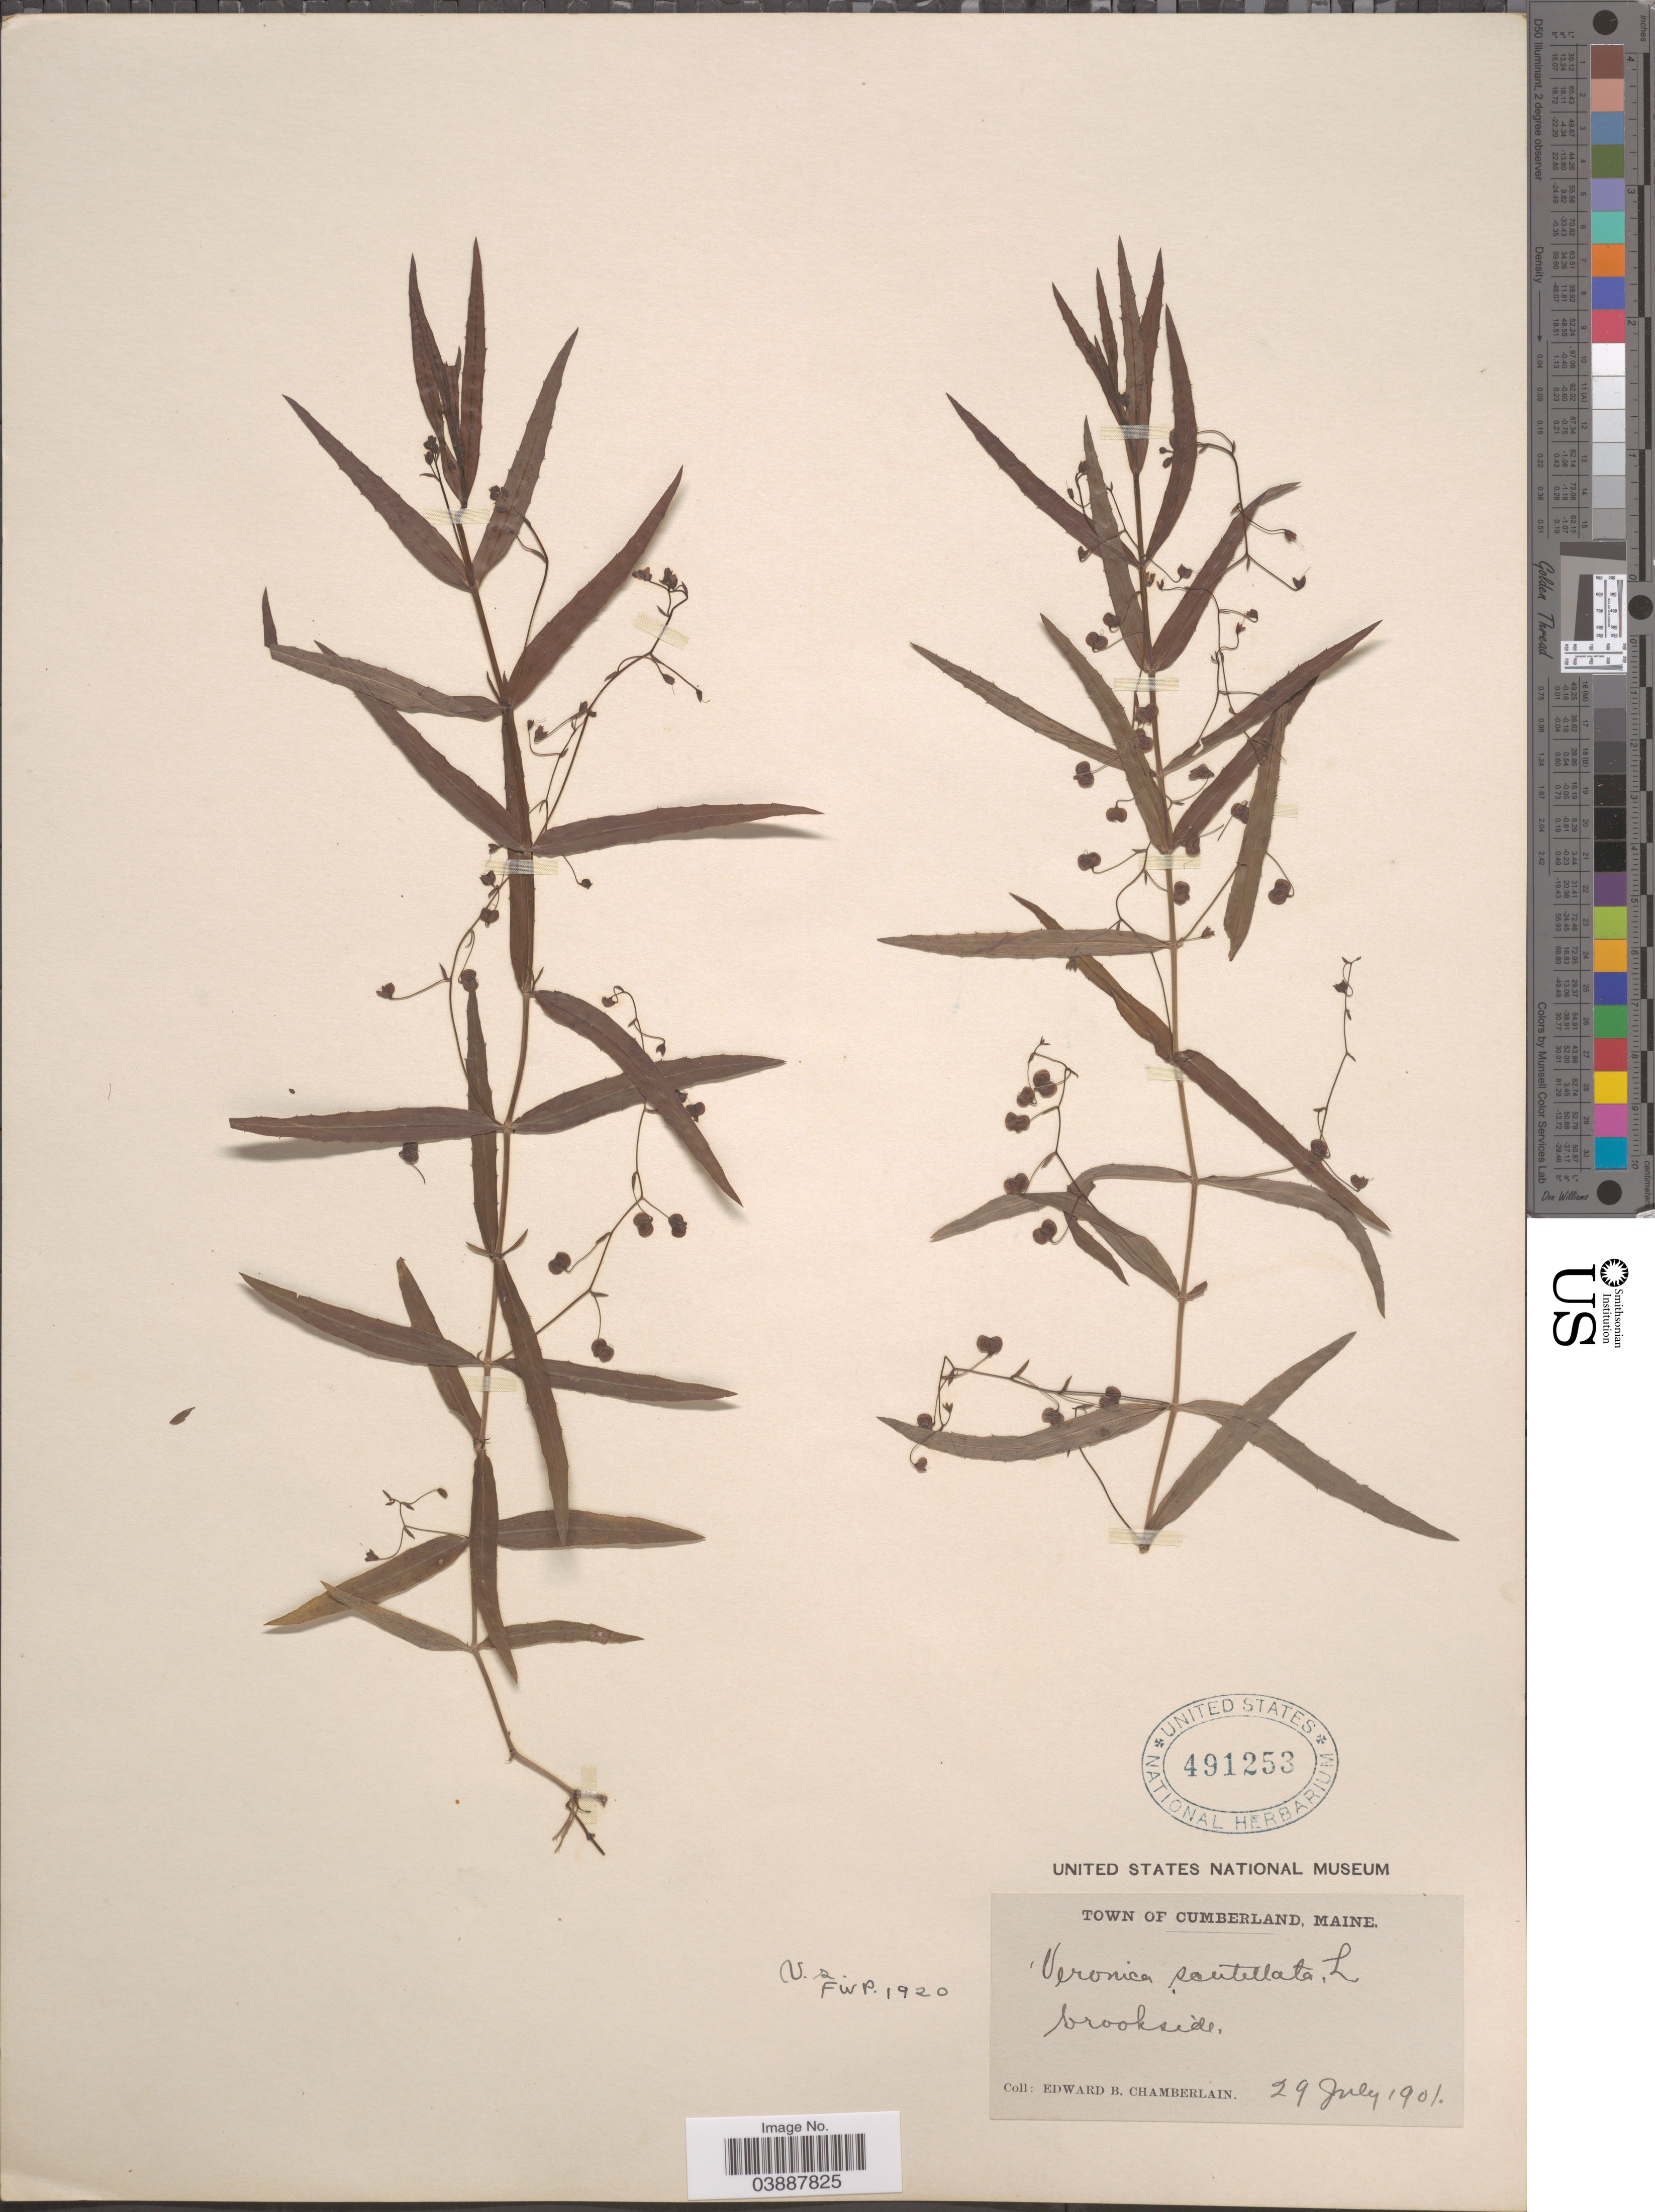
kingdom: Plantae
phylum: Tracheophyta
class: Magnoliopsida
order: Lamiales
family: Plantaginaceae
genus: Veronica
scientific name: Veronica scutellata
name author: L.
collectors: E. Chamberlain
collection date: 1901-07-29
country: United States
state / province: Maine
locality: Town of Cumberland. Brookside.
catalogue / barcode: US 491253